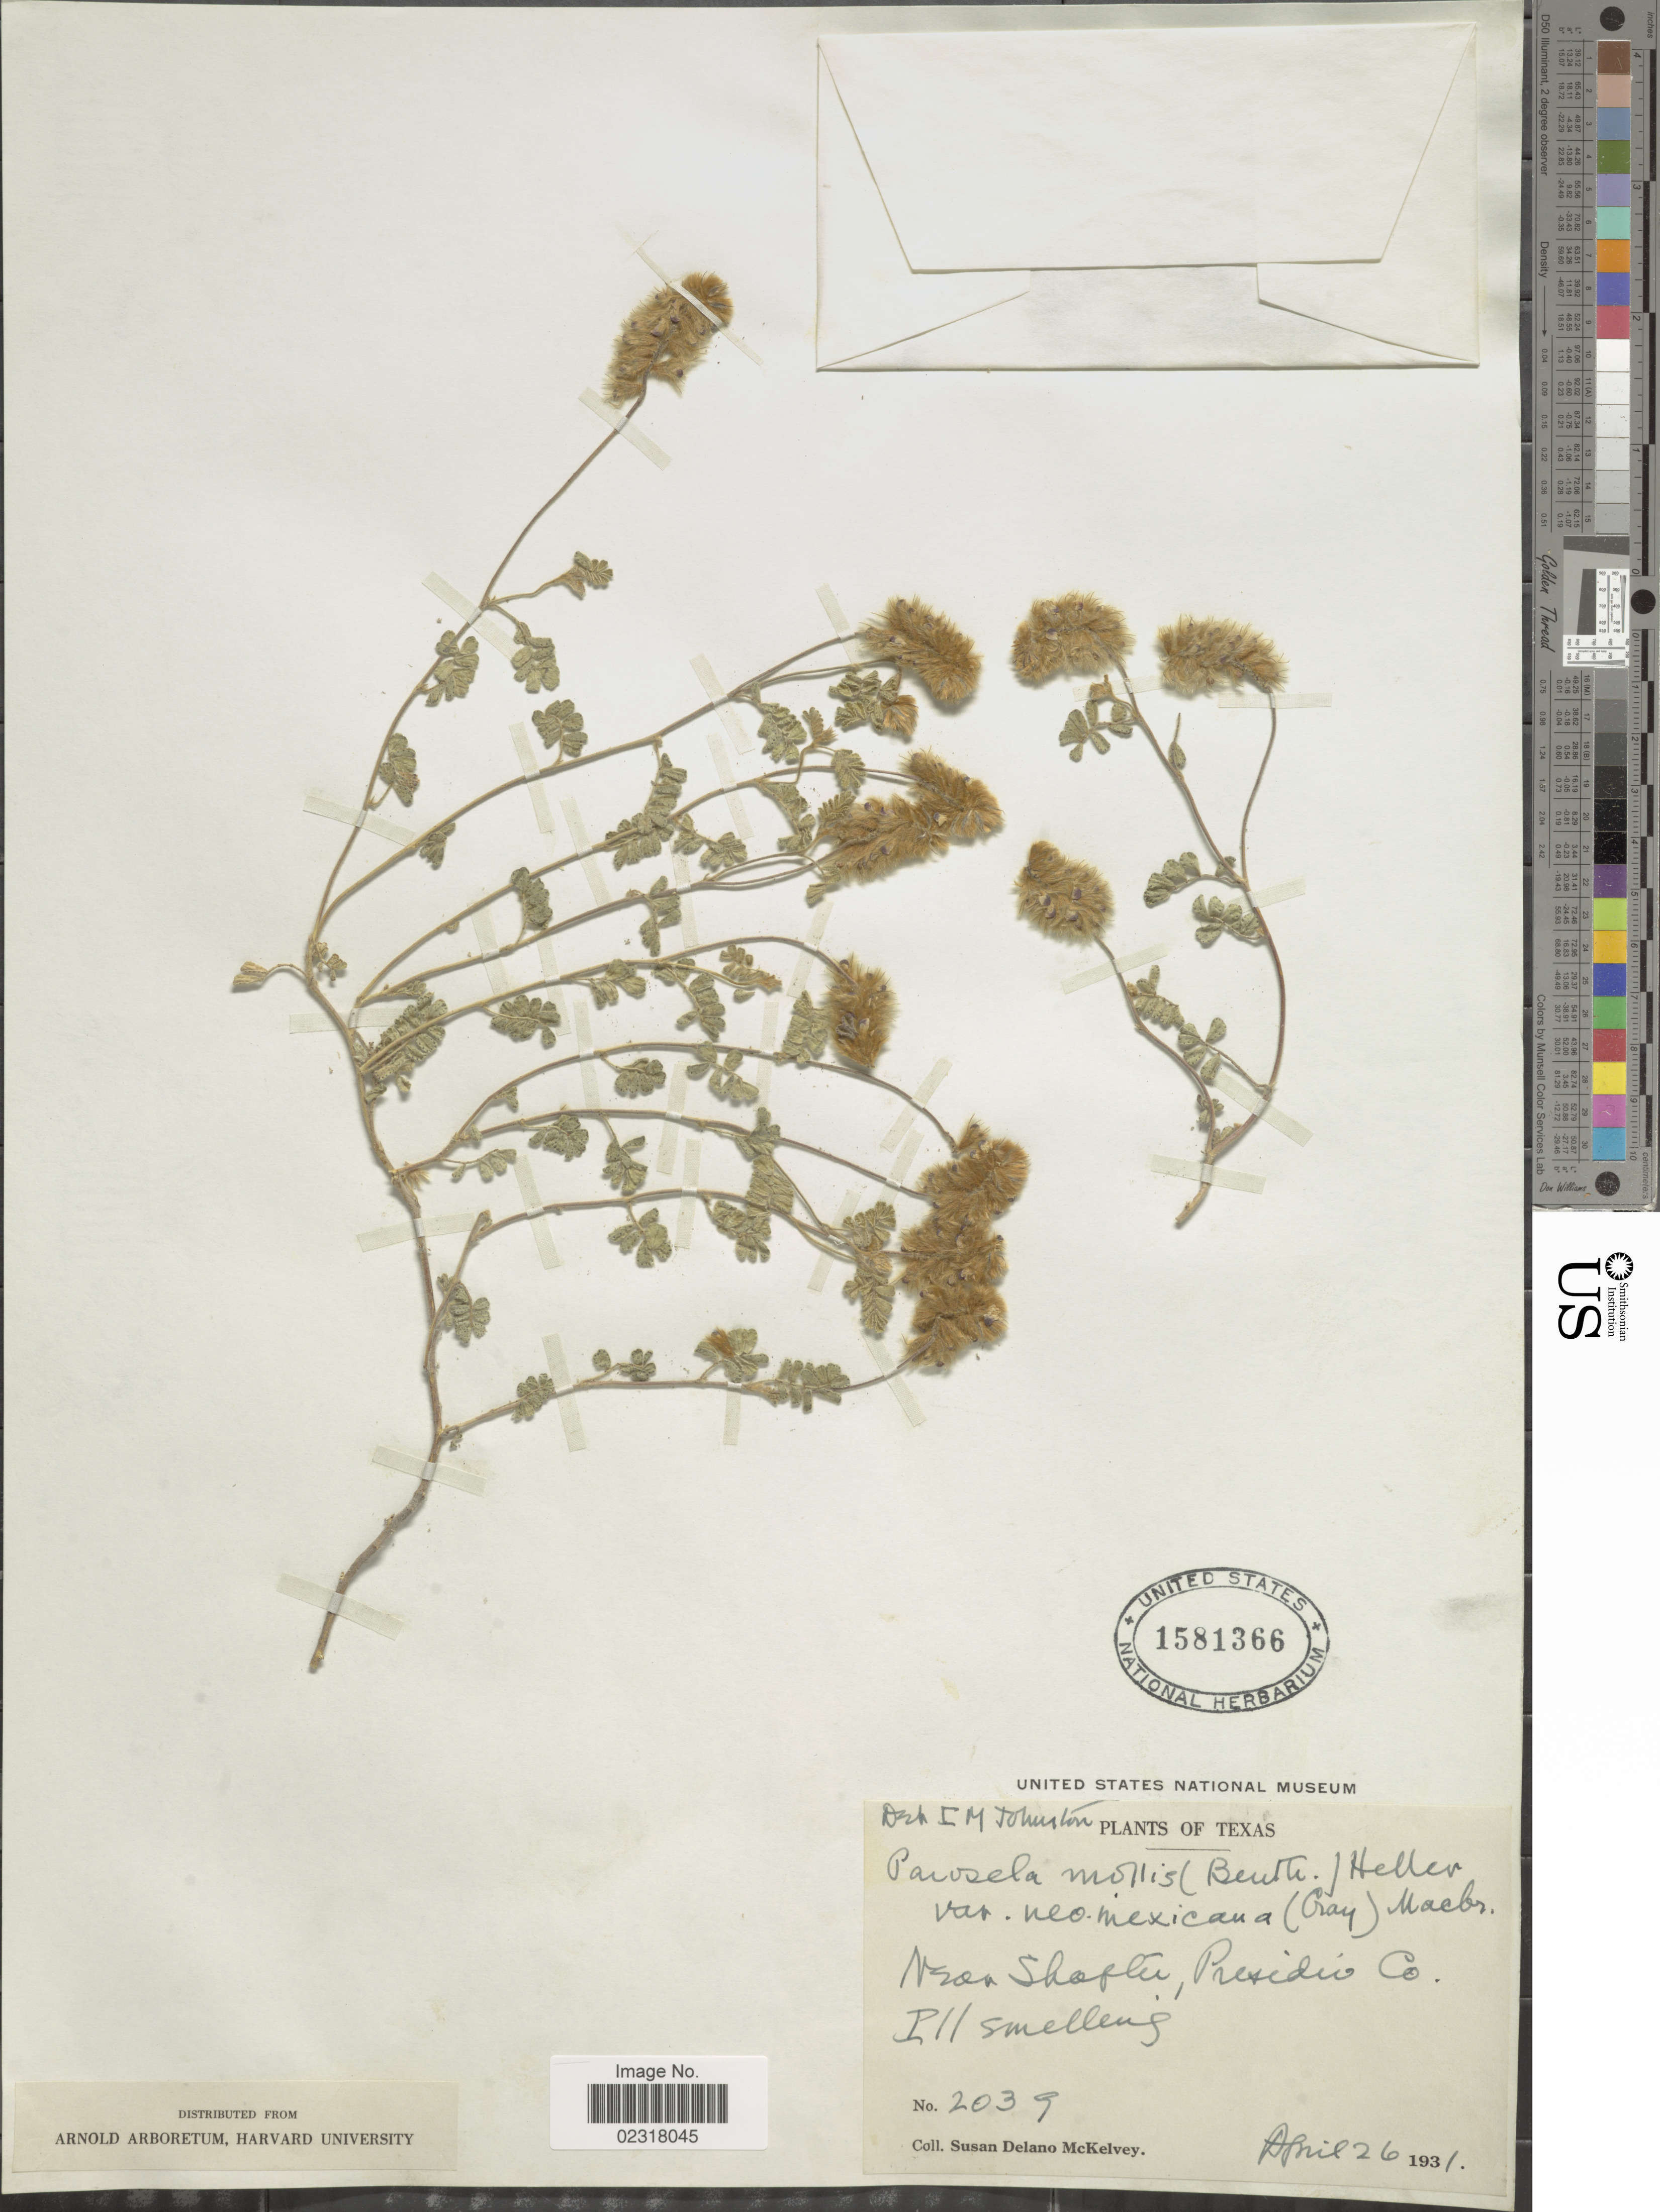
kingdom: Plantae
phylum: Tracheophyta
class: Magnoliopsida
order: Fabales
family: Fabaceae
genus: Dalea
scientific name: Dalea neomexicana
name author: (A. Gray) Cory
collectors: S. A. McKelvey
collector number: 2039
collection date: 1931-04-26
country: United States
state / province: Texas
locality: Near Shafter, Presidio Co.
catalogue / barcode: US 1581366